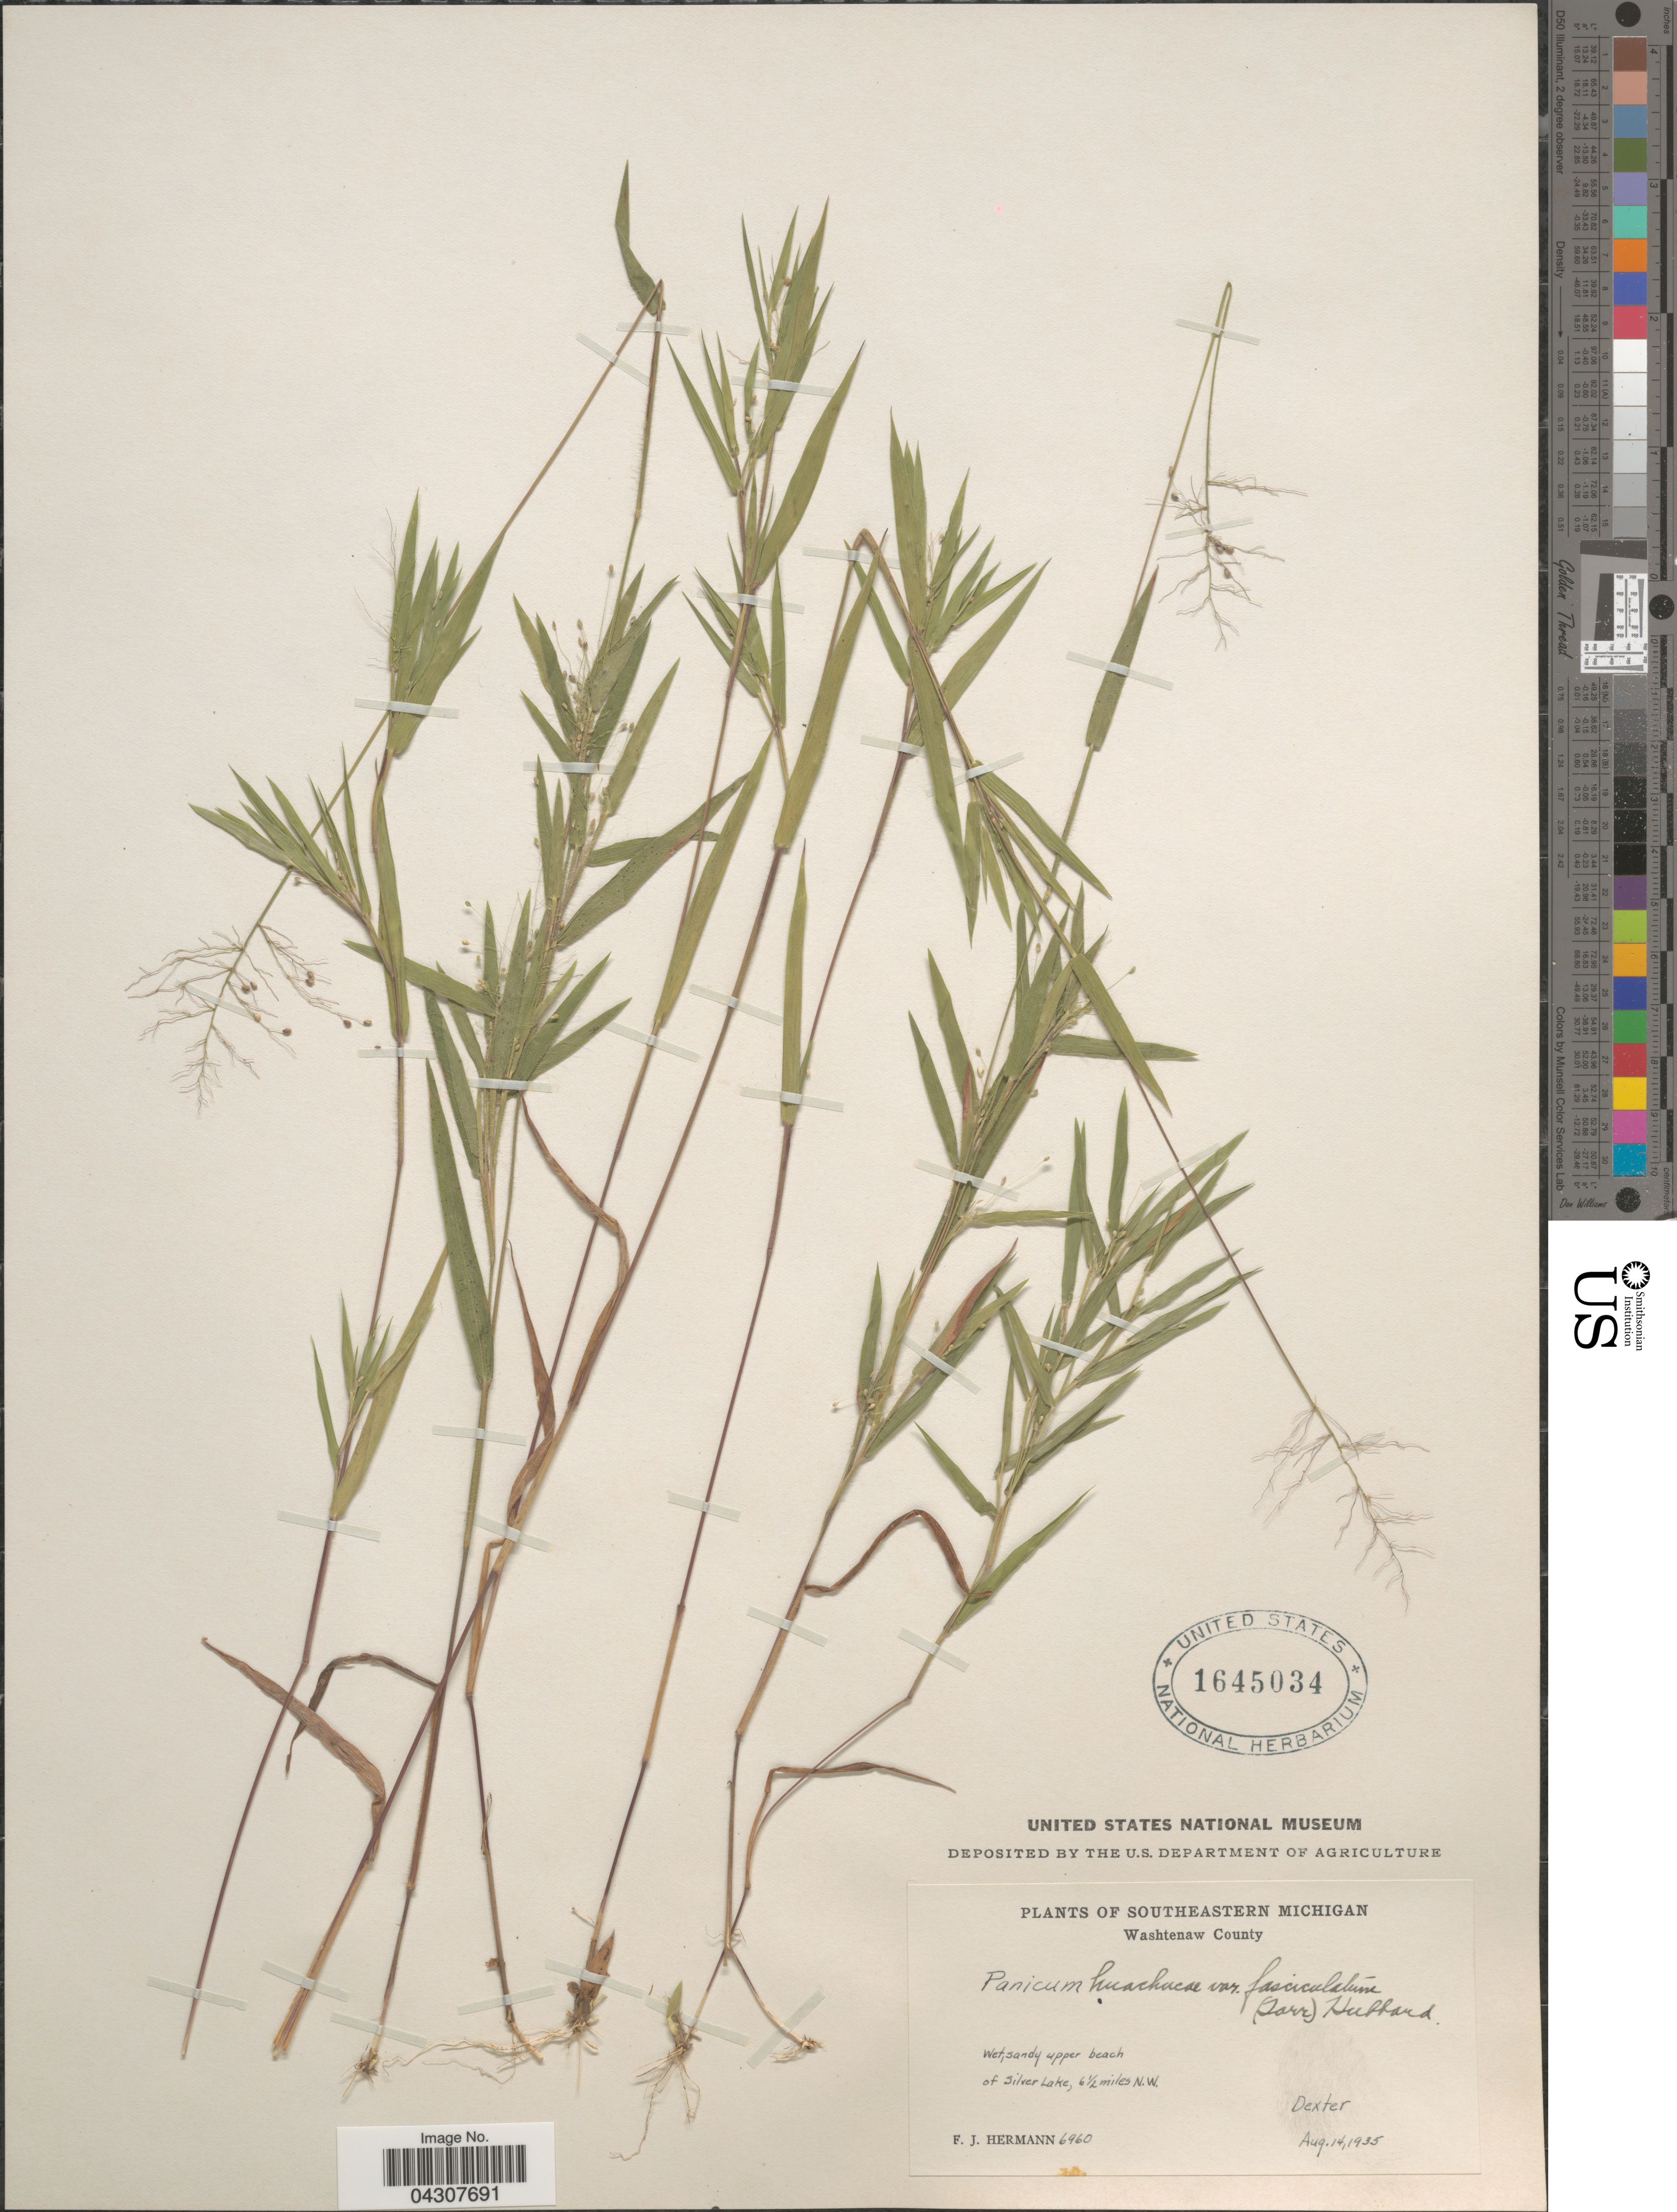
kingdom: Plantae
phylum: Tracheophyta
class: Liliopsida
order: Poales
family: Poaceae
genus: Dichanthelium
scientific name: Dichanthelium acuminatum var. acuminatum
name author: (Sw.) Gould & C.A. Clark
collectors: F. J. Hermann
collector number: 6960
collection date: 1935-08-14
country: United States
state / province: Michigan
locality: Southeastern Michigan. Washtenaw County. Wet, sandy upper beach of Silver Lake, 6½ miles N. W. Dexter.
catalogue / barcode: US 1645034